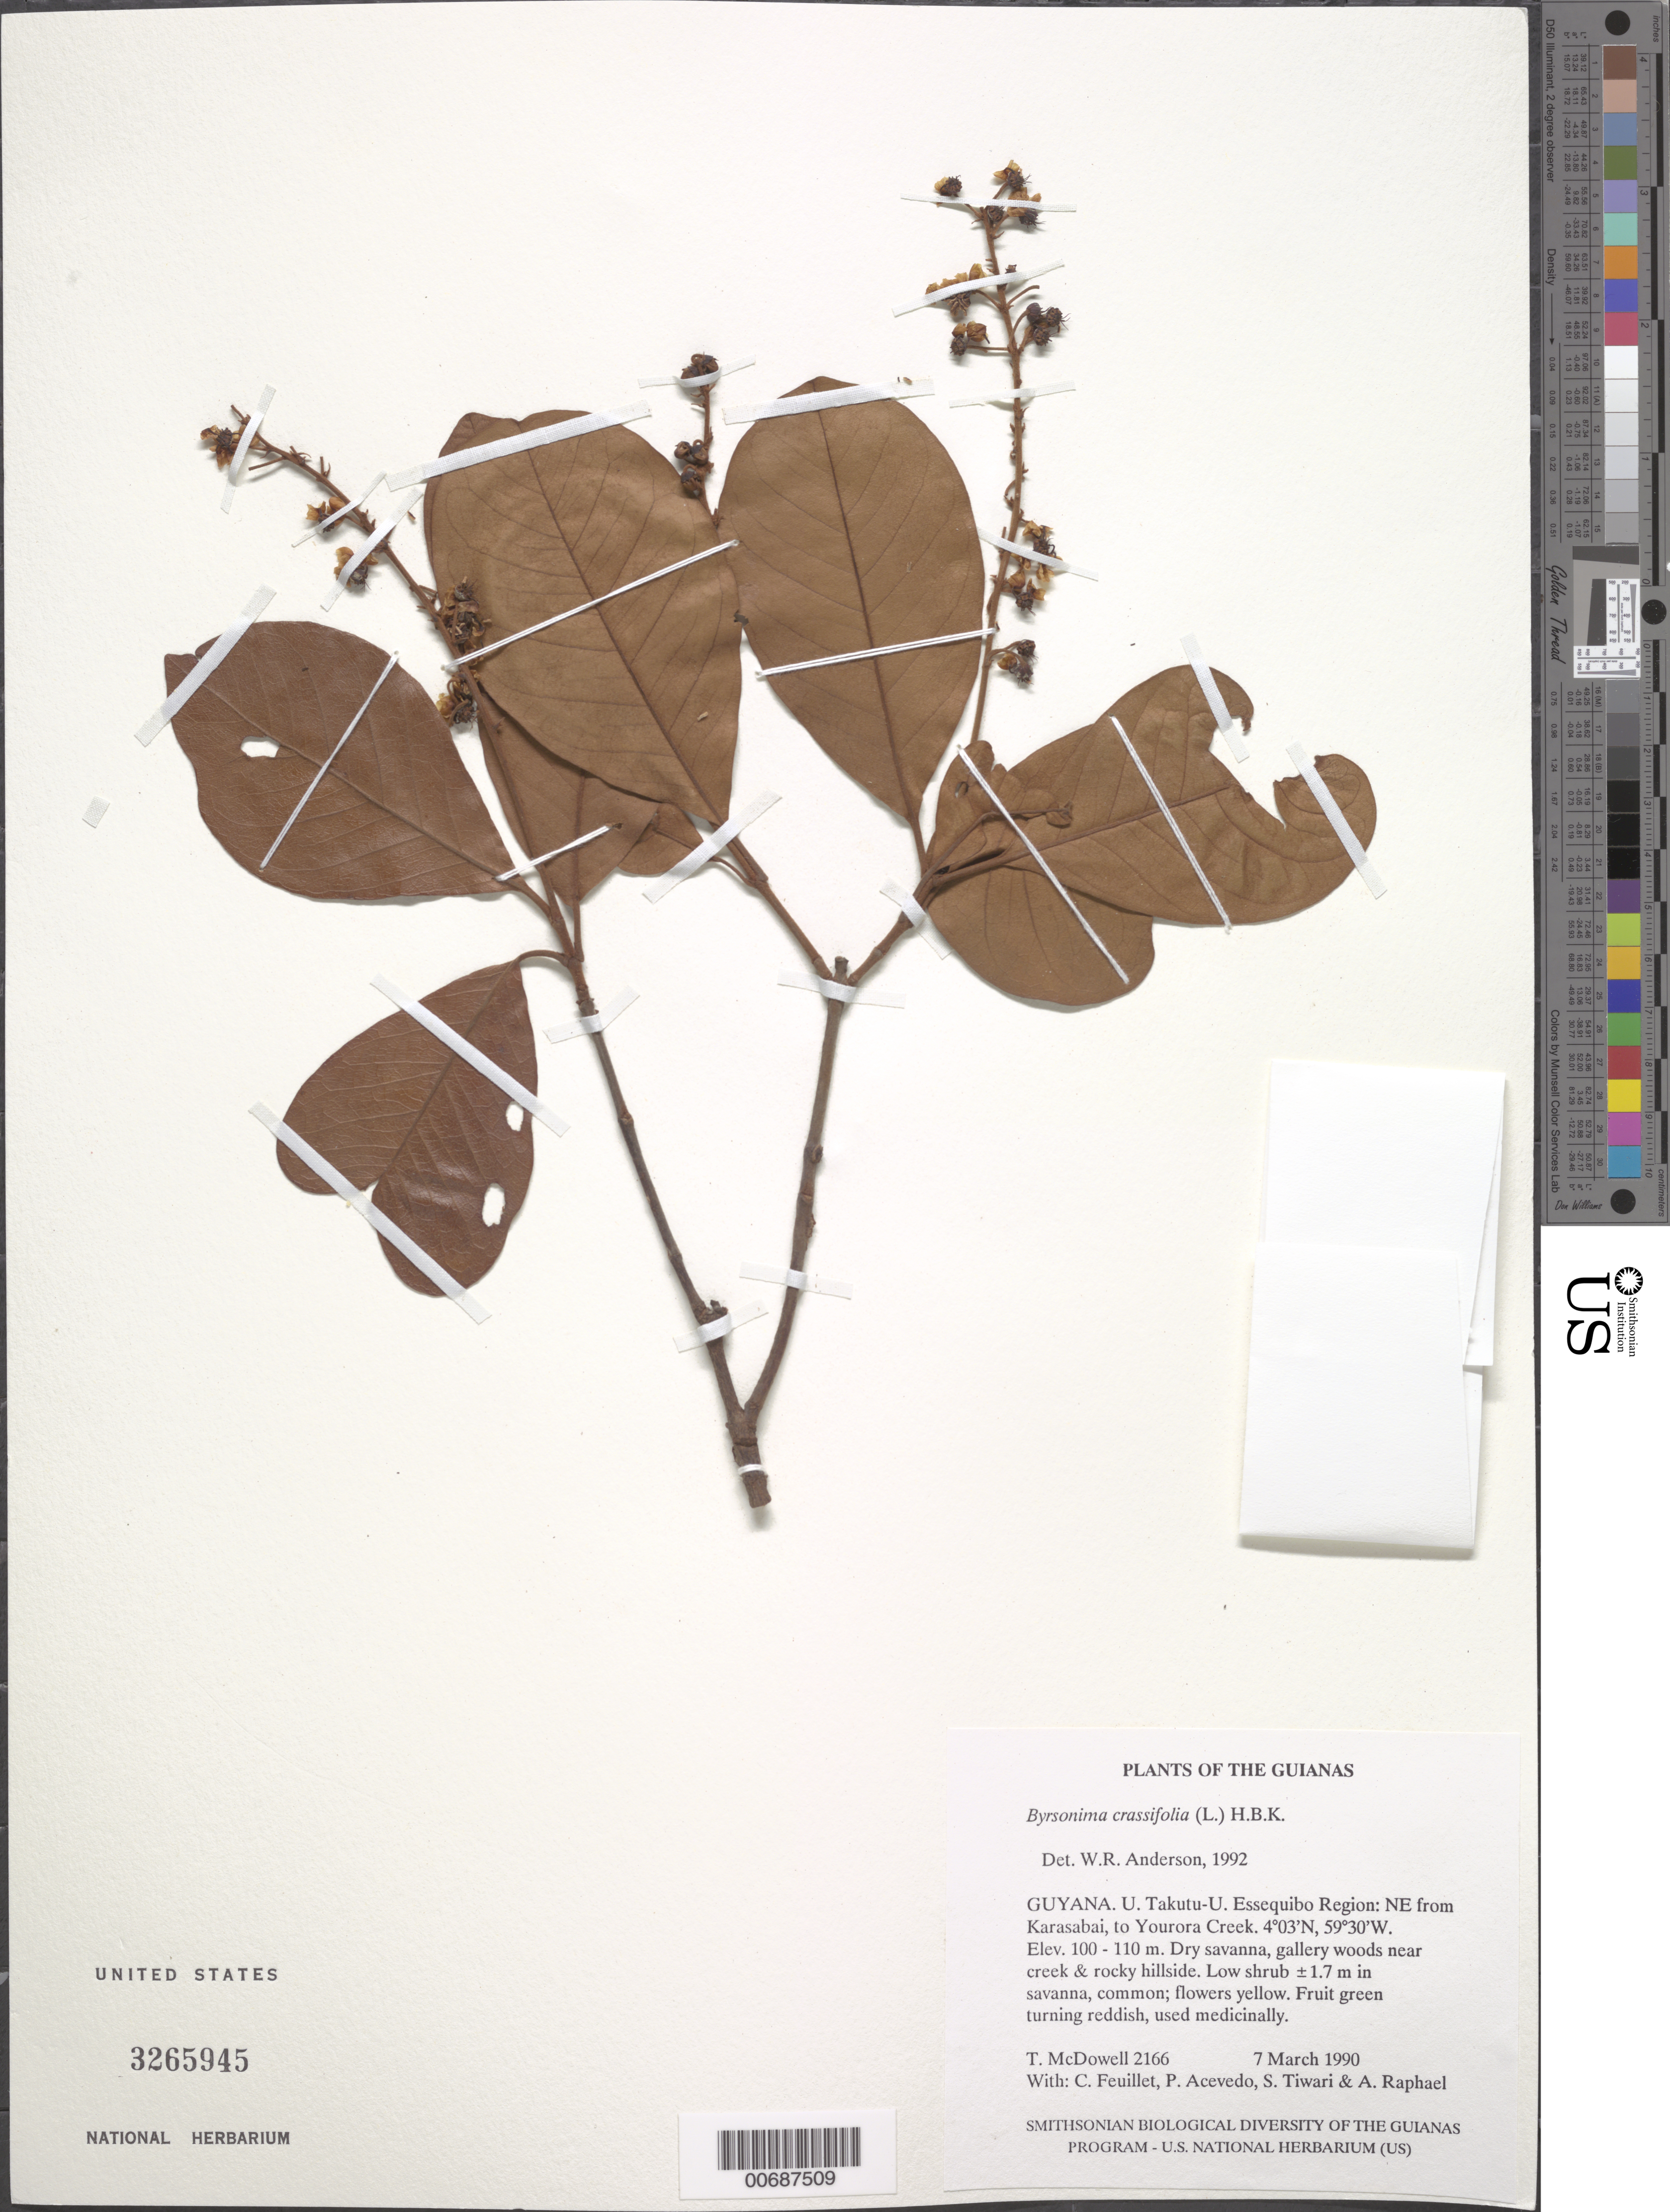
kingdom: Plantae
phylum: Tracheophyta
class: Magnoliopsida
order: Malpighiales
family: Malpighiaceae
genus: Byrsonima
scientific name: Byrsonima crassifolia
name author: (L.) Kunth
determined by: Anderson, W. R., (MICH), University of Michigan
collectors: T. McDowell, C. Feuillet, P. Acevedo-Rodr., S. Tiwari & A. Raphael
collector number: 2166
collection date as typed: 7 March 1990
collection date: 1990-03-07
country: Guyana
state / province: U. Takutu-U. Essequibo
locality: NE from Karasabai, to Yourora Creek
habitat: Dry savanna, gallery woods near creek & rocky hillside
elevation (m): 100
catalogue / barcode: US 3265945